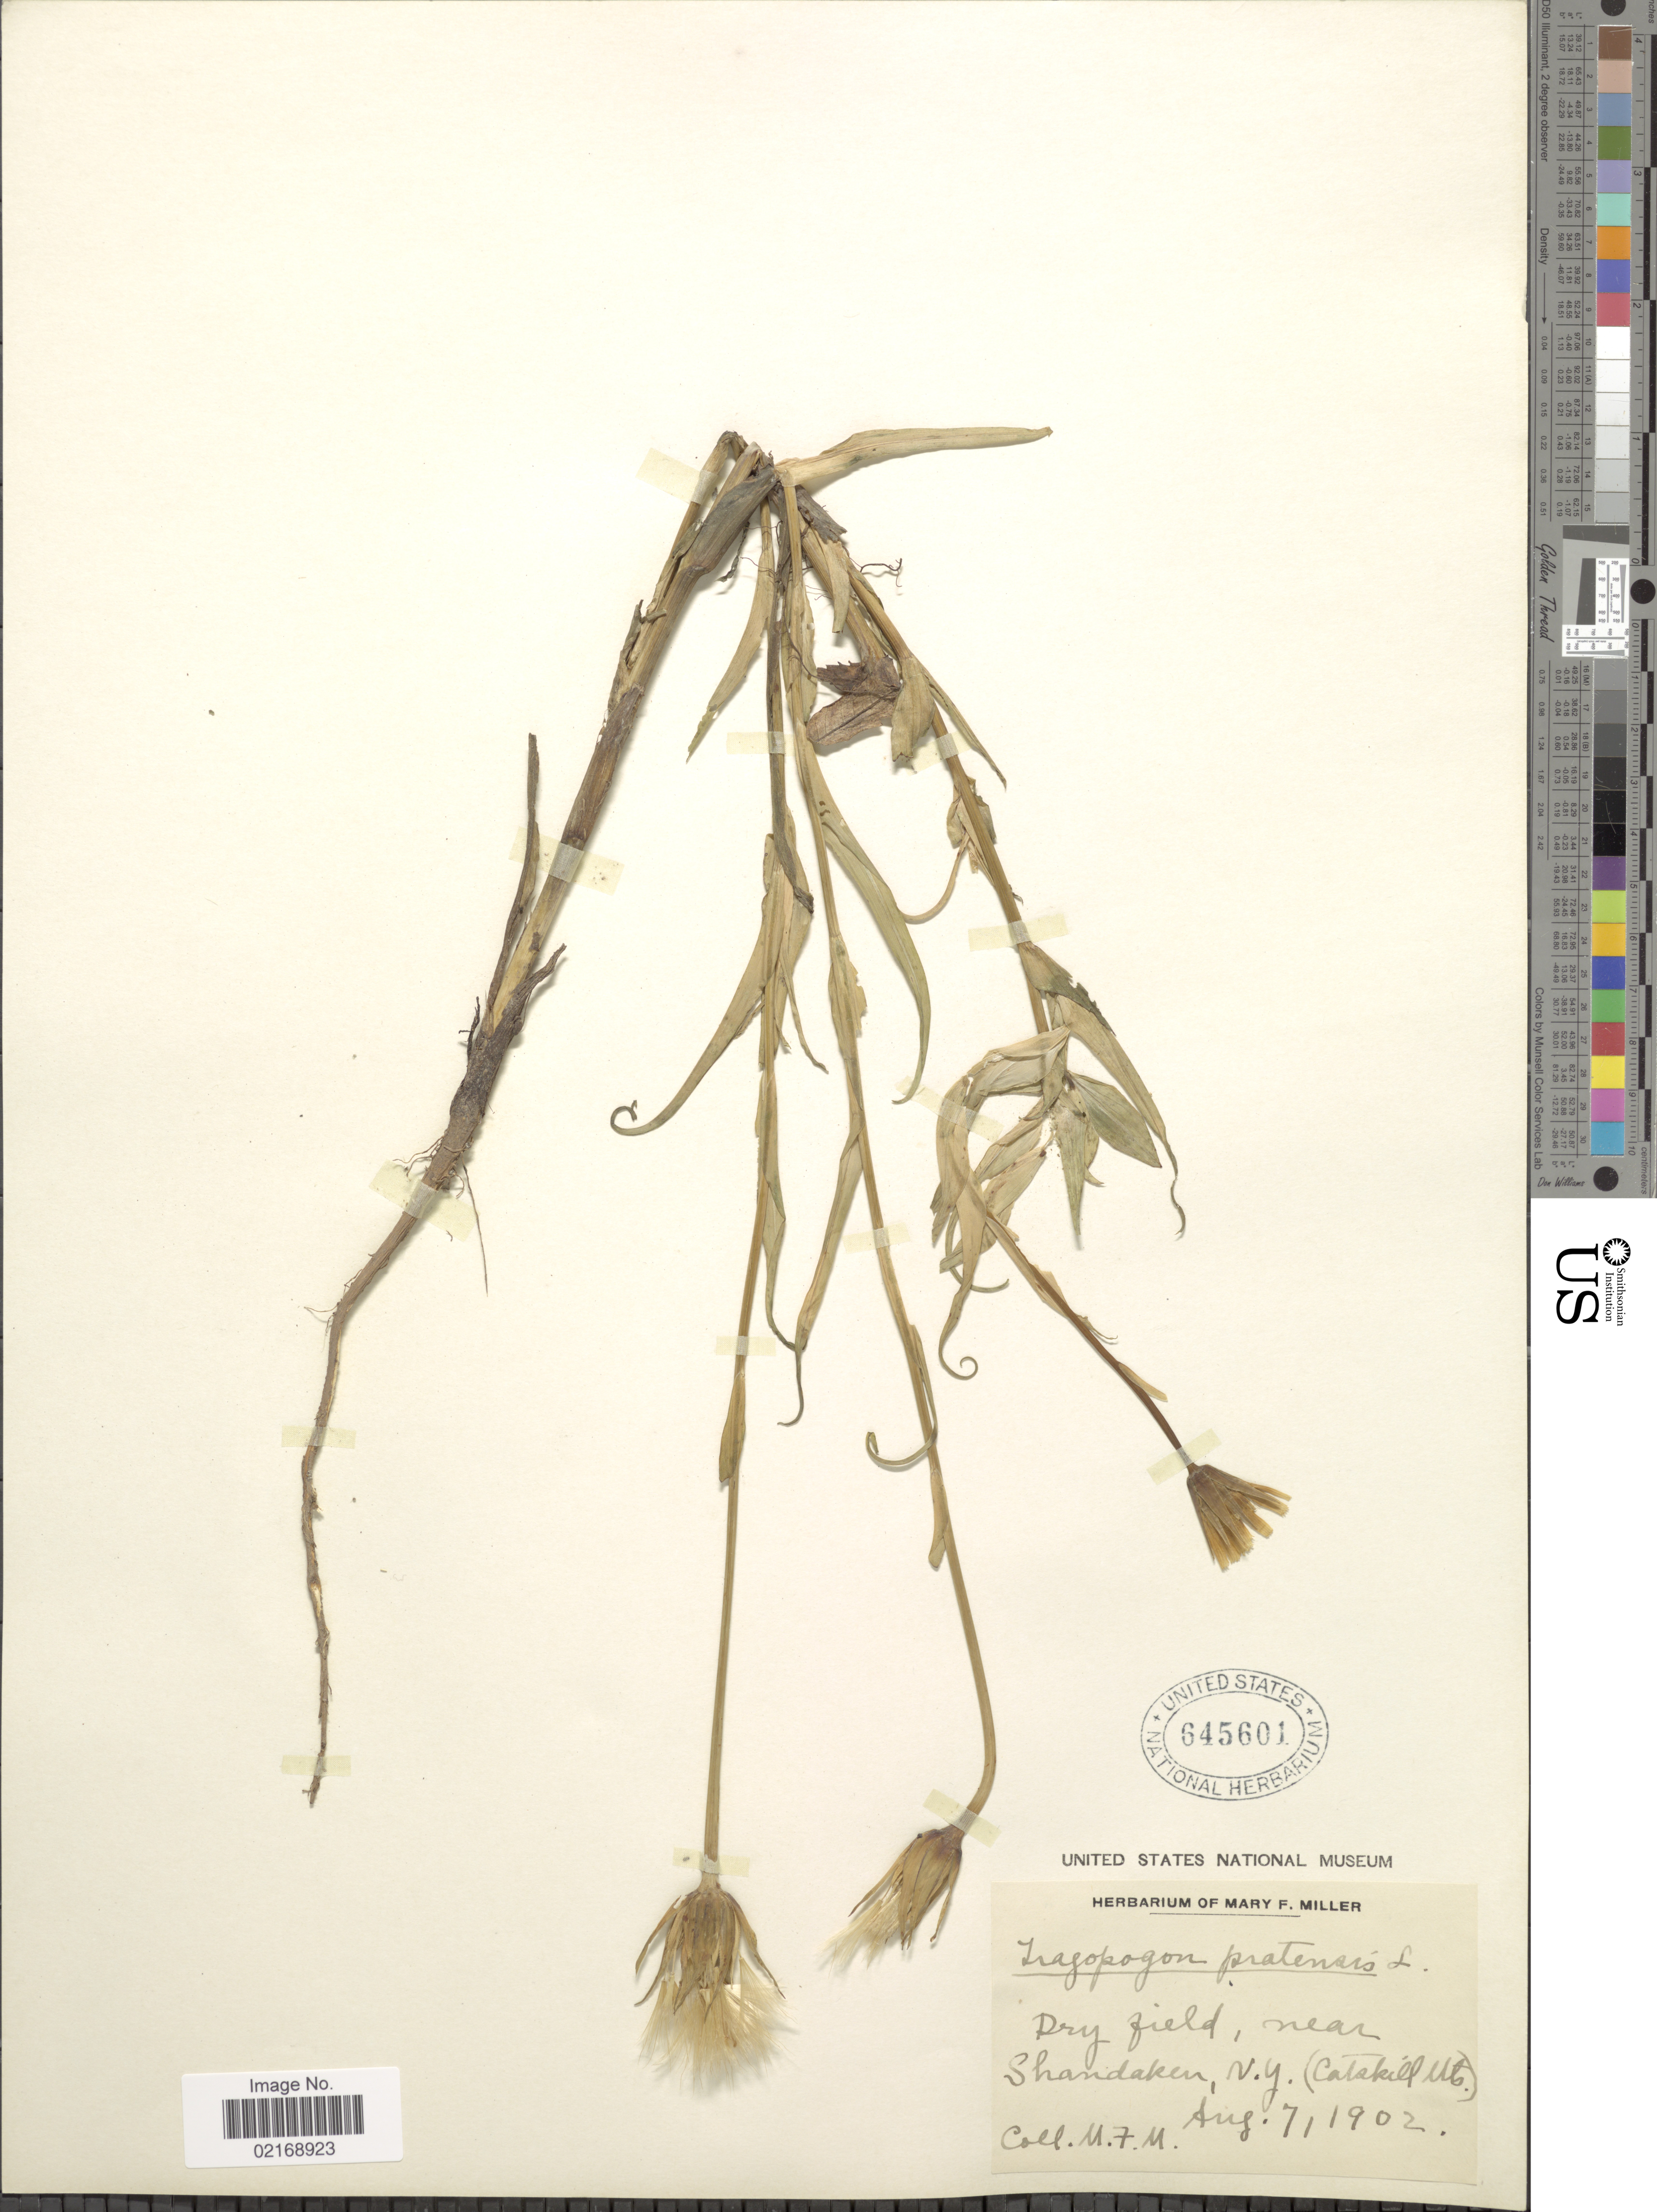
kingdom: Plantae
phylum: Tracheophyta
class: Magnoliopsida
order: Asterales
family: Asteraceae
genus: Tragopogon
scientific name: Tragopogon pratensis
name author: L.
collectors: M. F. Miller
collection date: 1902-08-07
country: United States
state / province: New York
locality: Near Shandaken (Catskill Mts.)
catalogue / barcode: US 645601